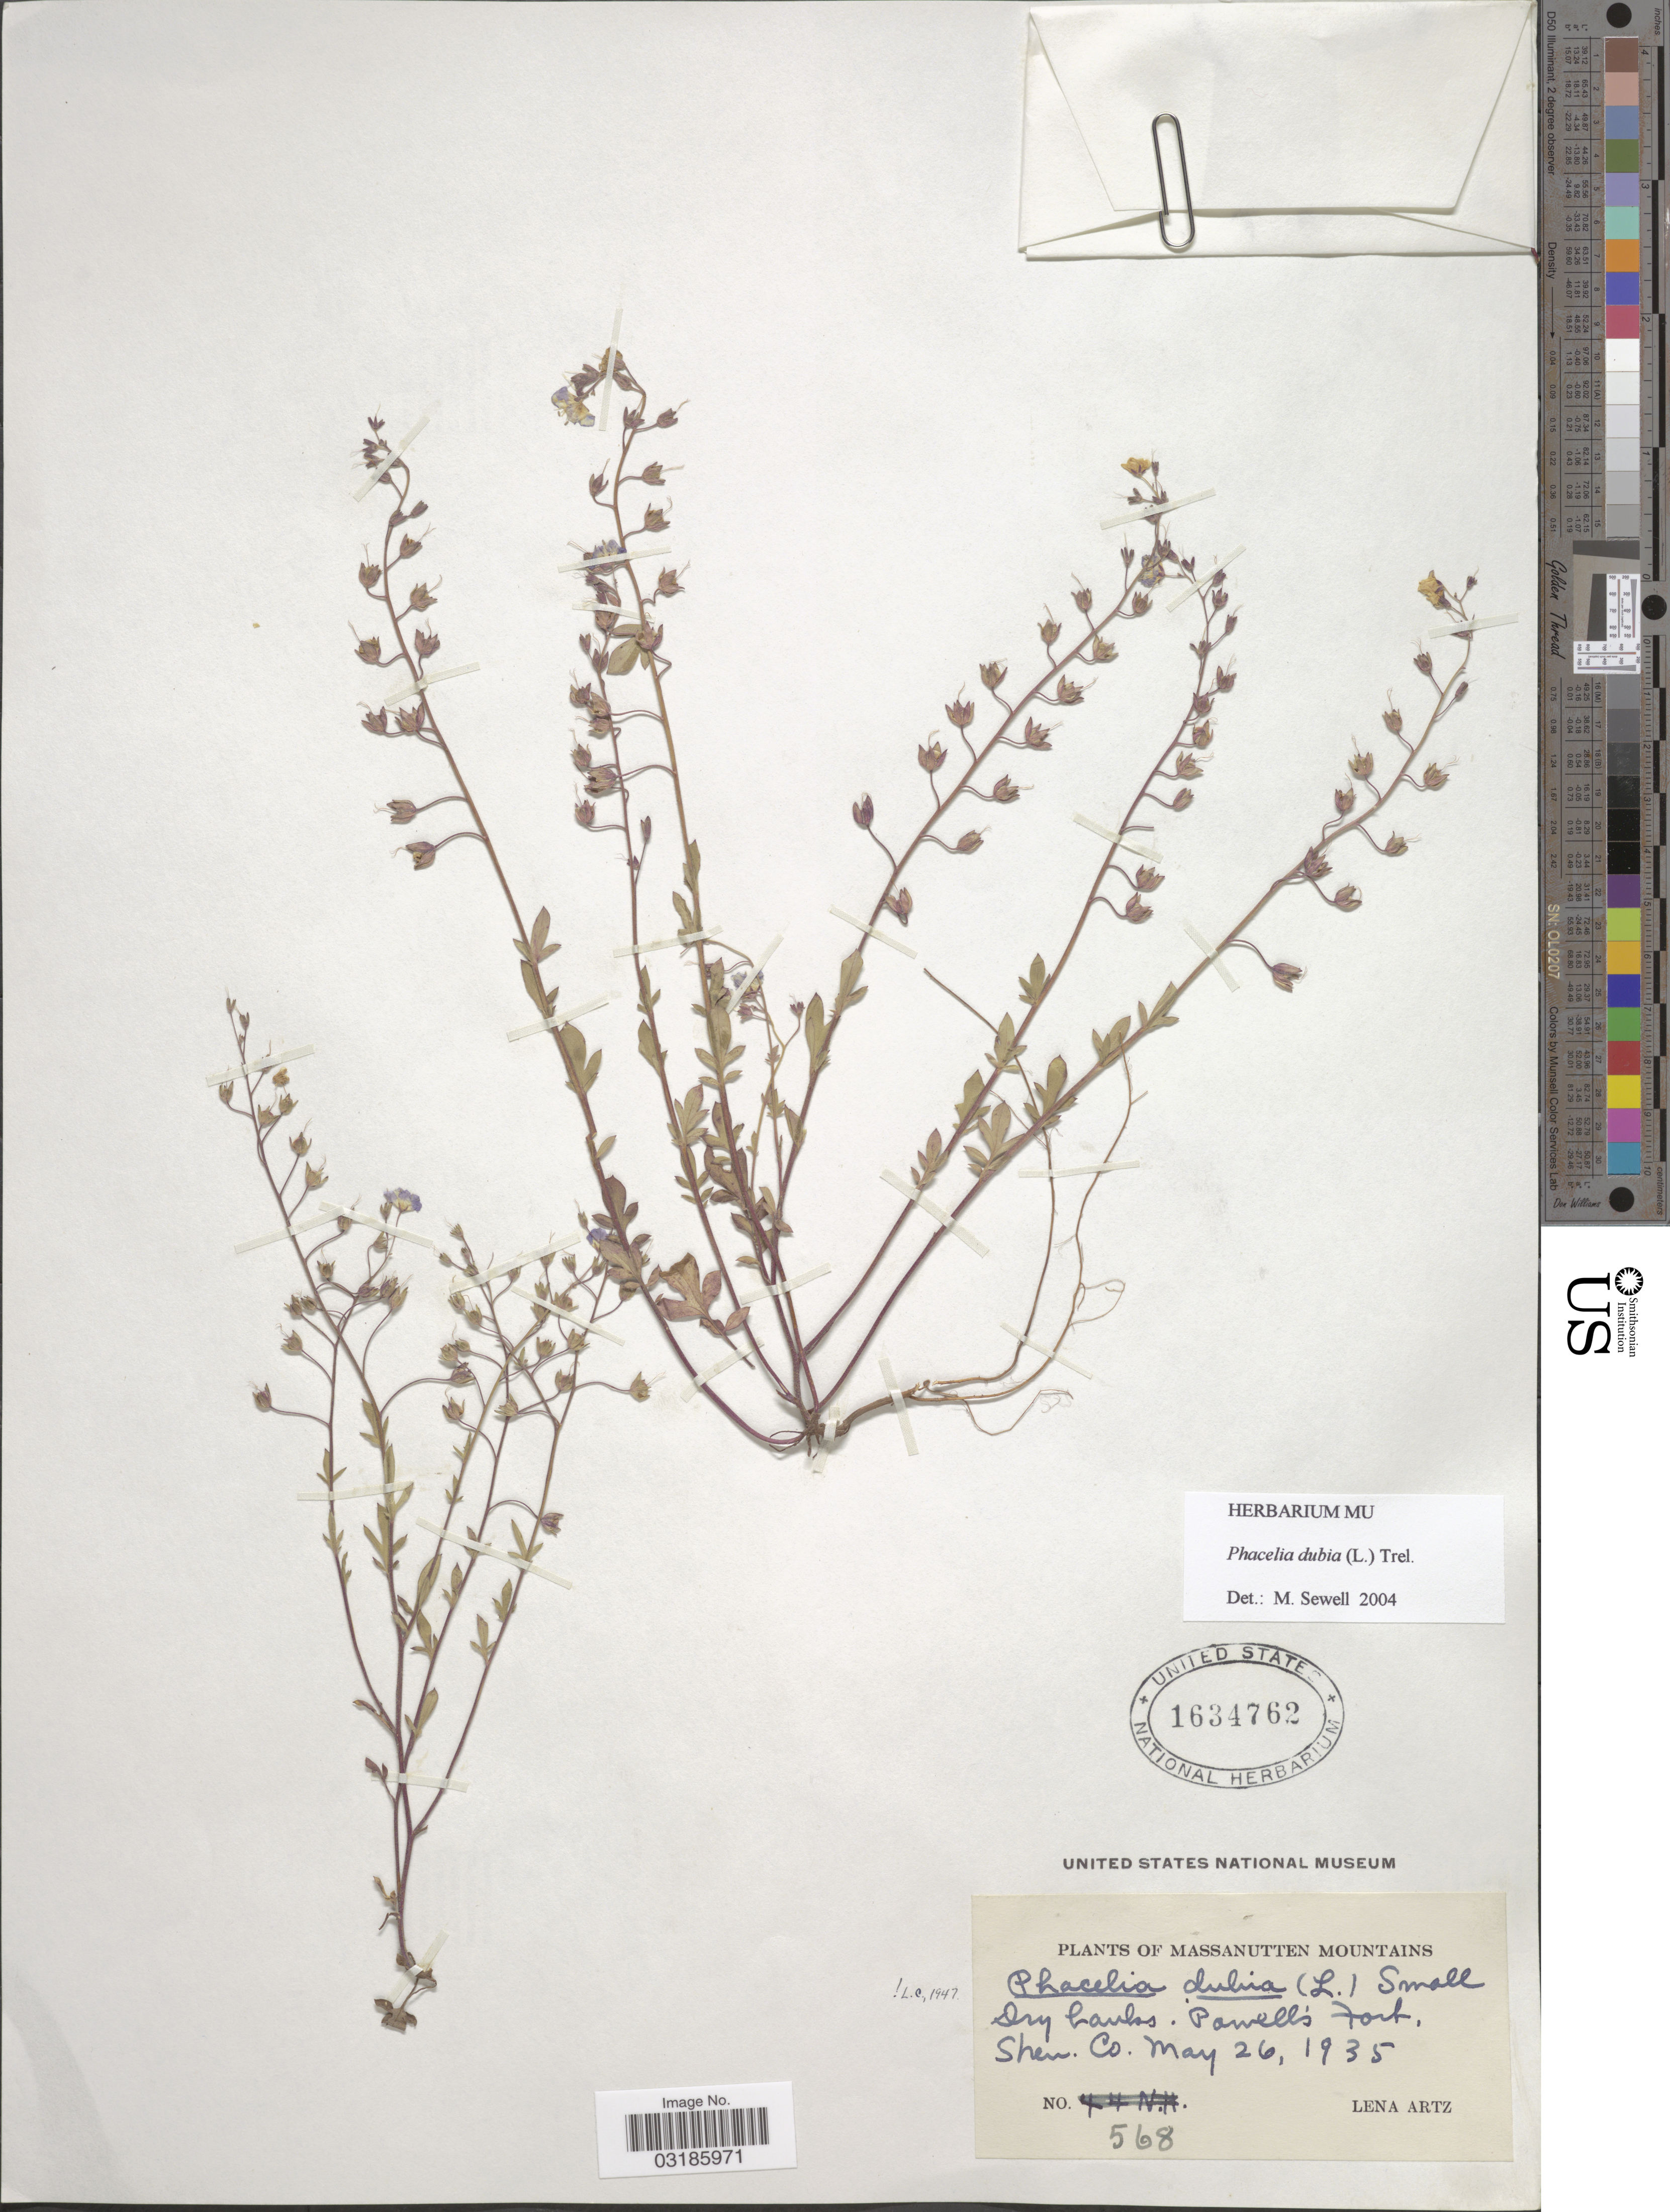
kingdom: Plantae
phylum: Tracheophyta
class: Magnoliopsida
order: Boraginales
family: Hydrophyllaceae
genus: Phacelia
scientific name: Phacelia dubia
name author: (L.) Trel.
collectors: L. Artz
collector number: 568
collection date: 1935-05-26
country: United States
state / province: Virginia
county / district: Shenandoah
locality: Massanutten Mountains. Powell's Fork, Shen. Co.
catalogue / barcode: US 1634762